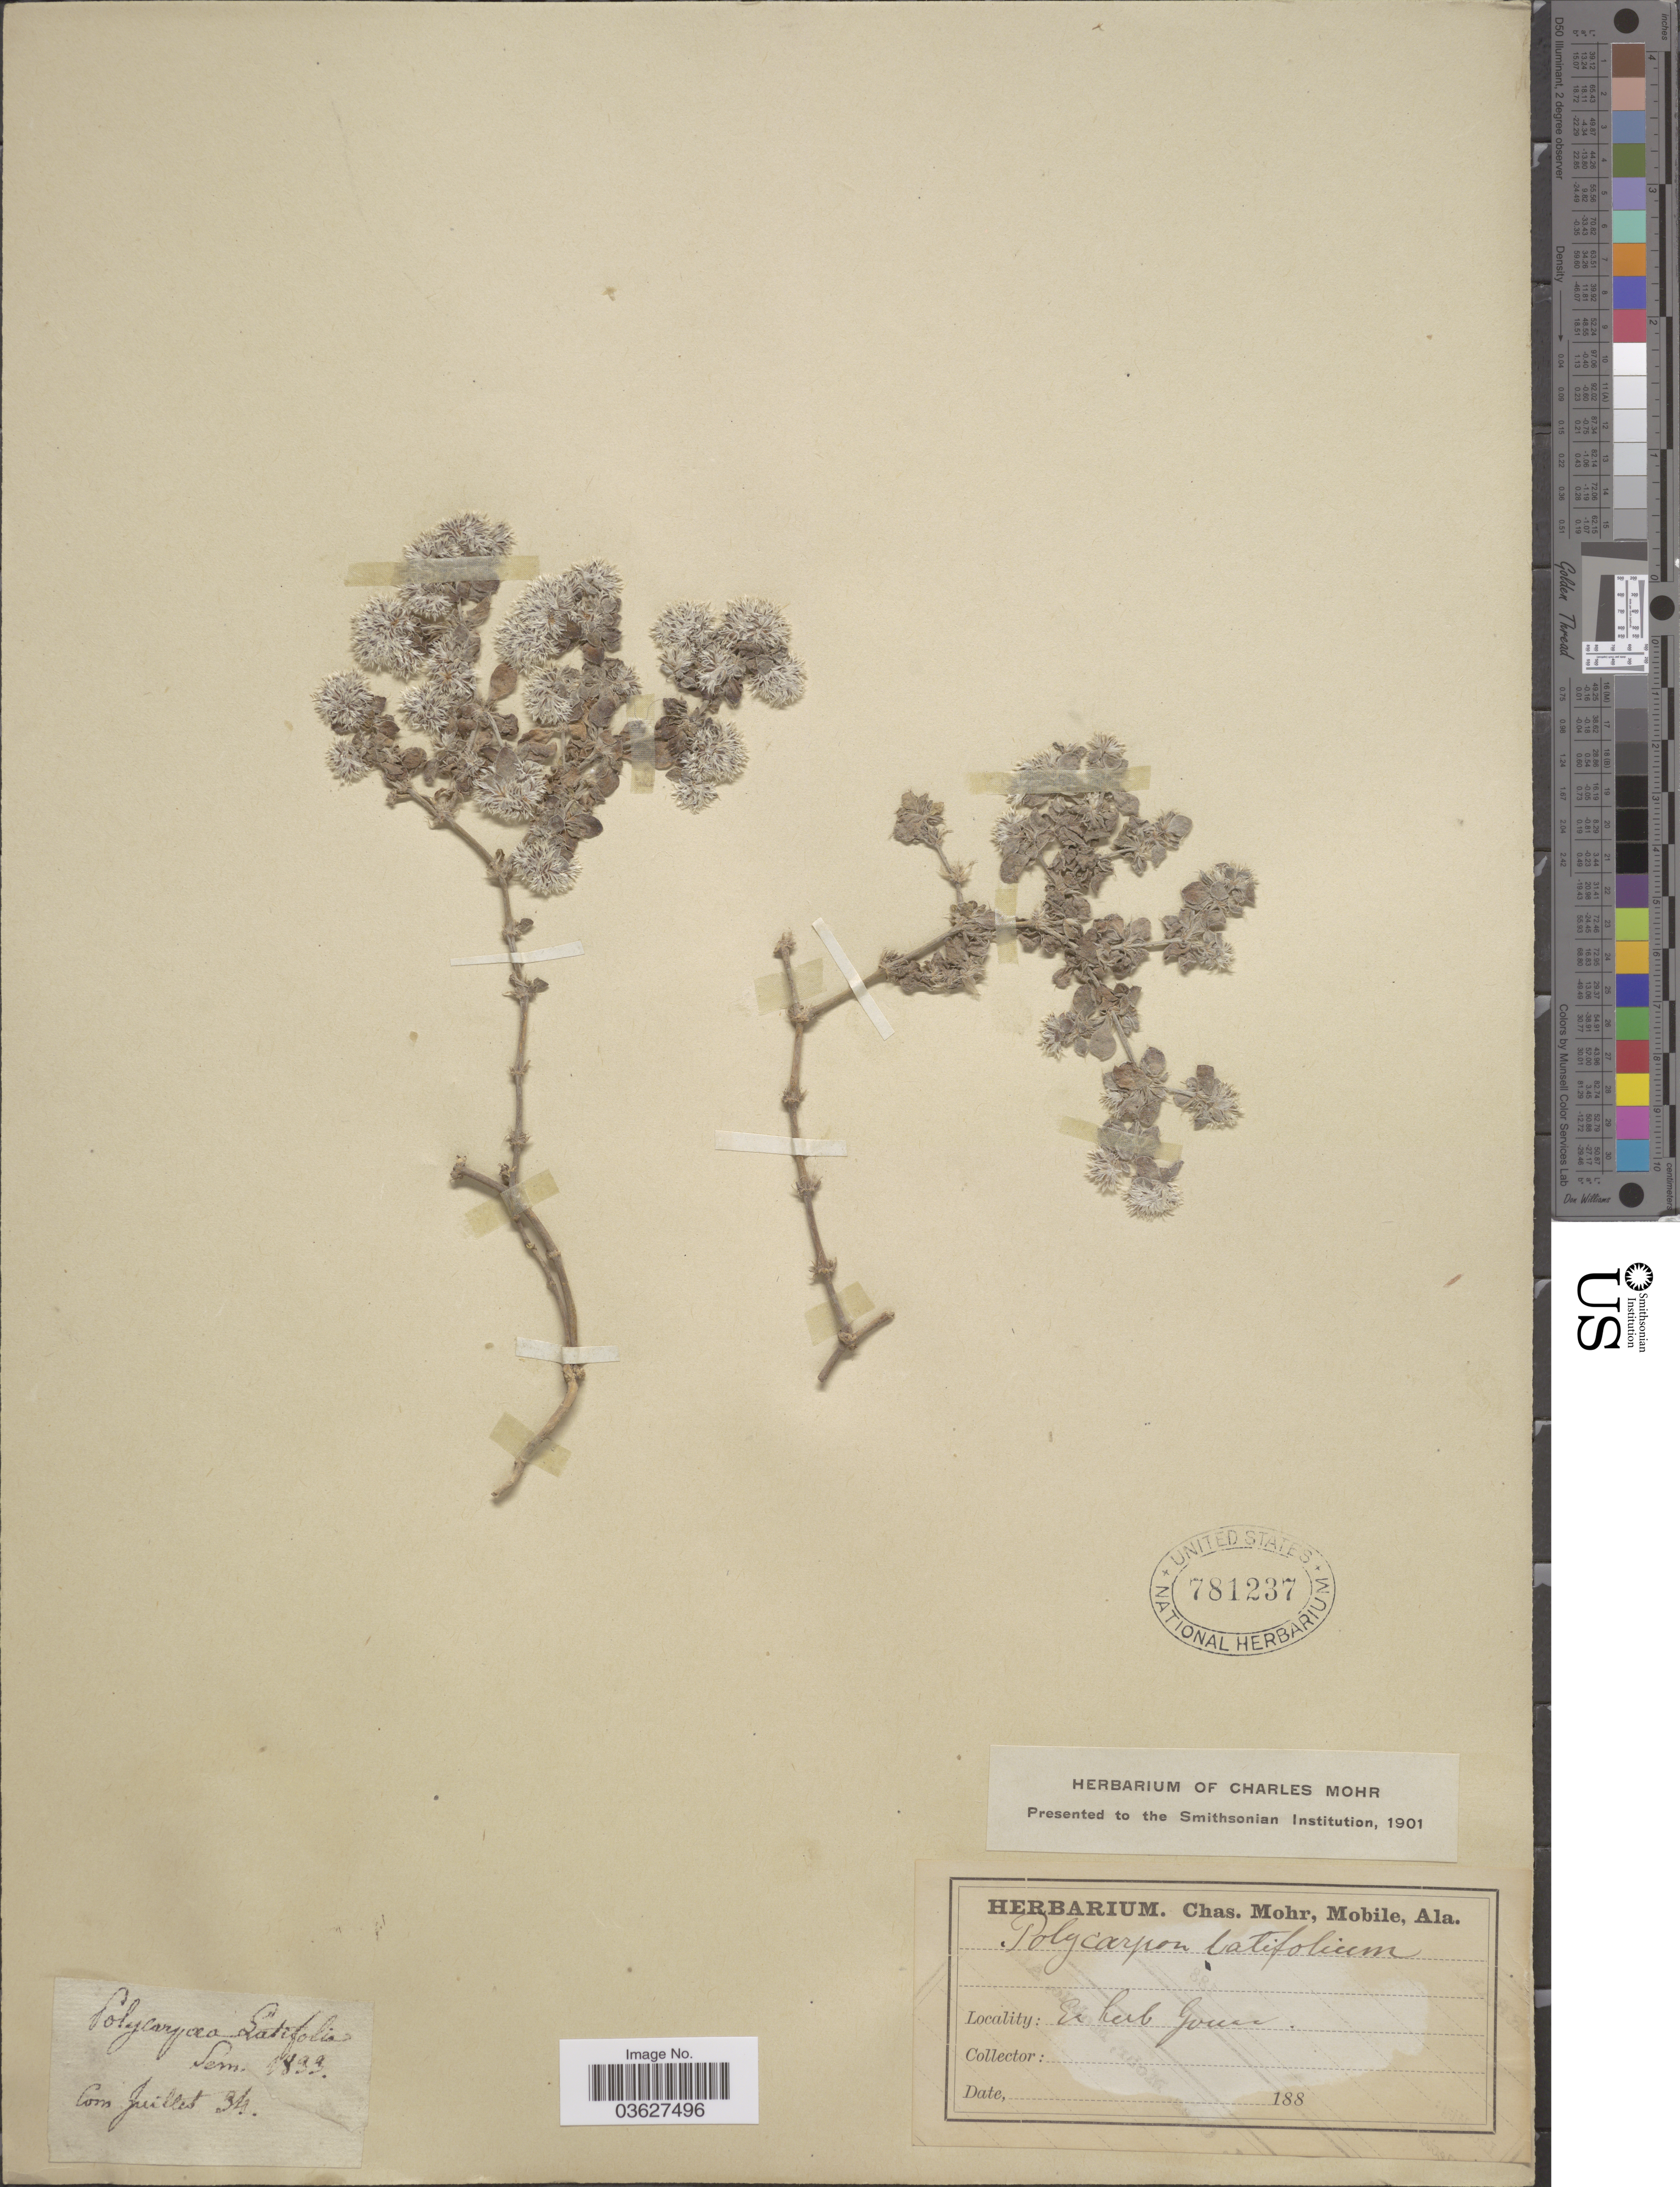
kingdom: Plantae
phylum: Tracheophyta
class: Magnoliopsida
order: Caryophyllales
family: Caryophyllaceae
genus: Polycarpon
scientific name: Polycarpon latifolium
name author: Bertol.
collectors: ex herb. Gouan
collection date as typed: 188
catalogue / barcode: US 781237